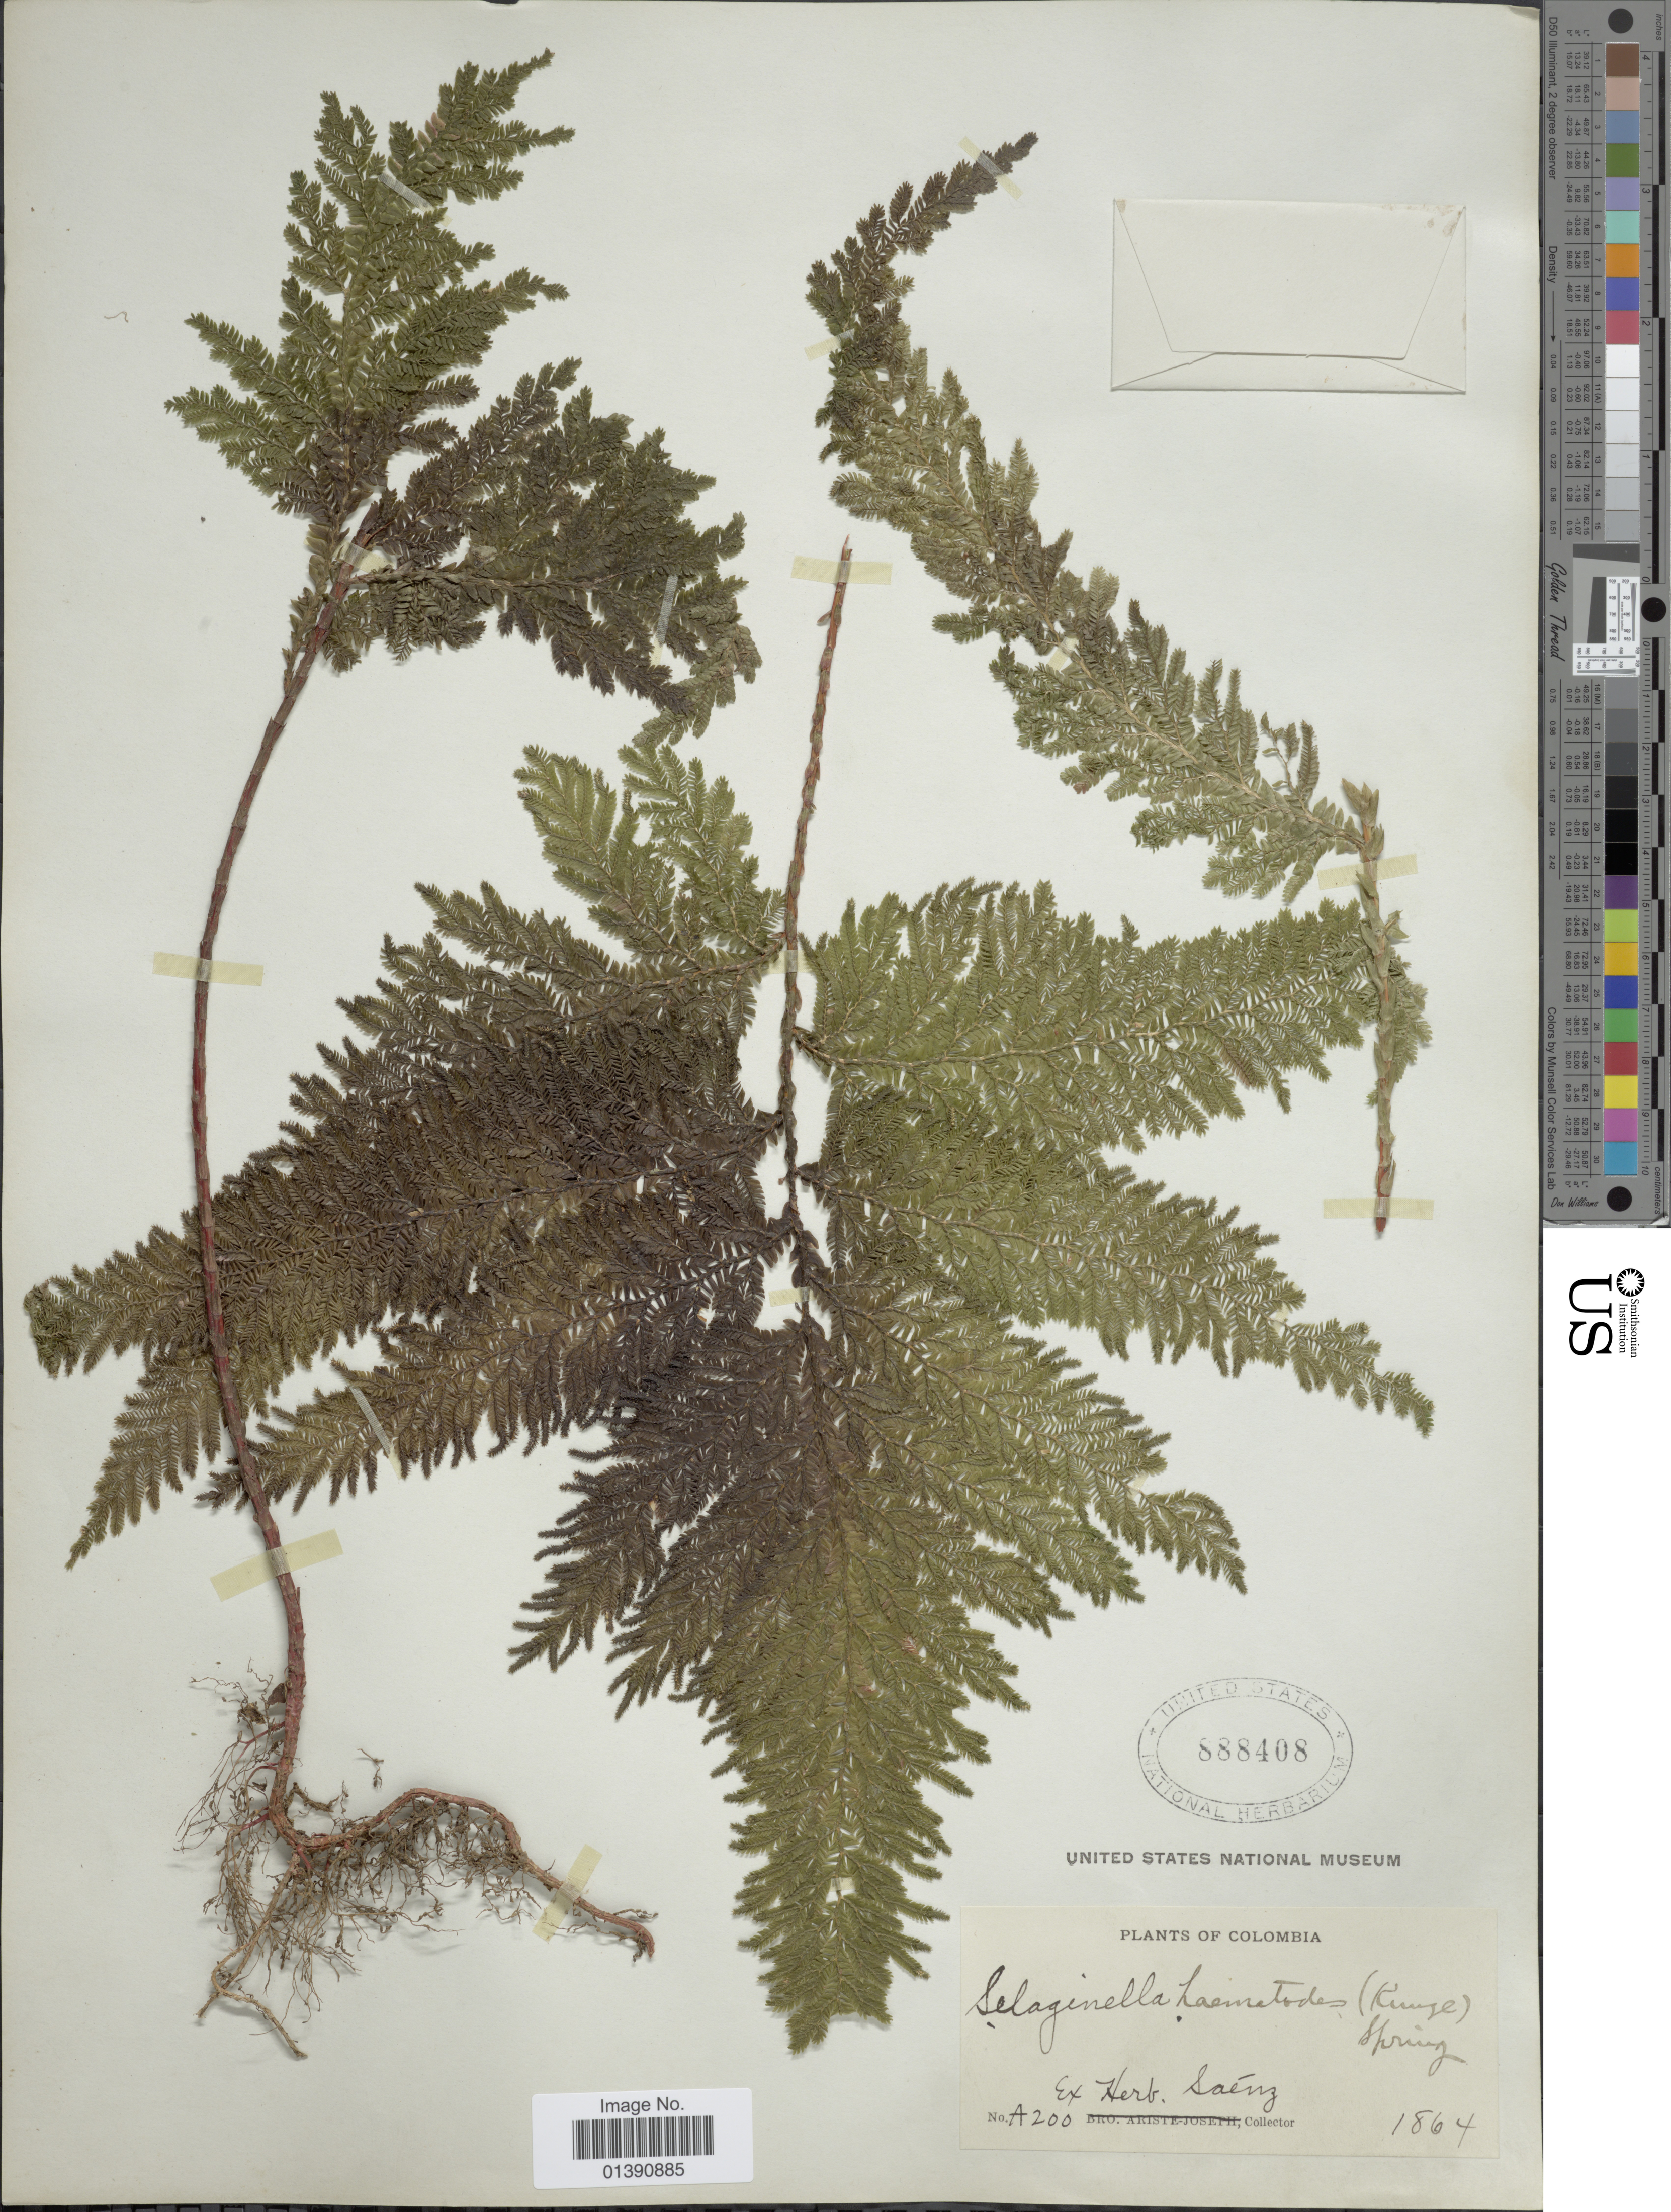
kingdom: Plantae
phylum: Tracheophyta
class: Lycopodiopsida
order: Selaginellales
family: Selaginellaceae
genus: Selaginella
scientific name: Selaginella haematodes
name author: (Kunze) Spring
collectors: ex herb. Saénz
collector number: A 200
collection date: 1864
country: Colombia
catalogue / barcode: US 888408